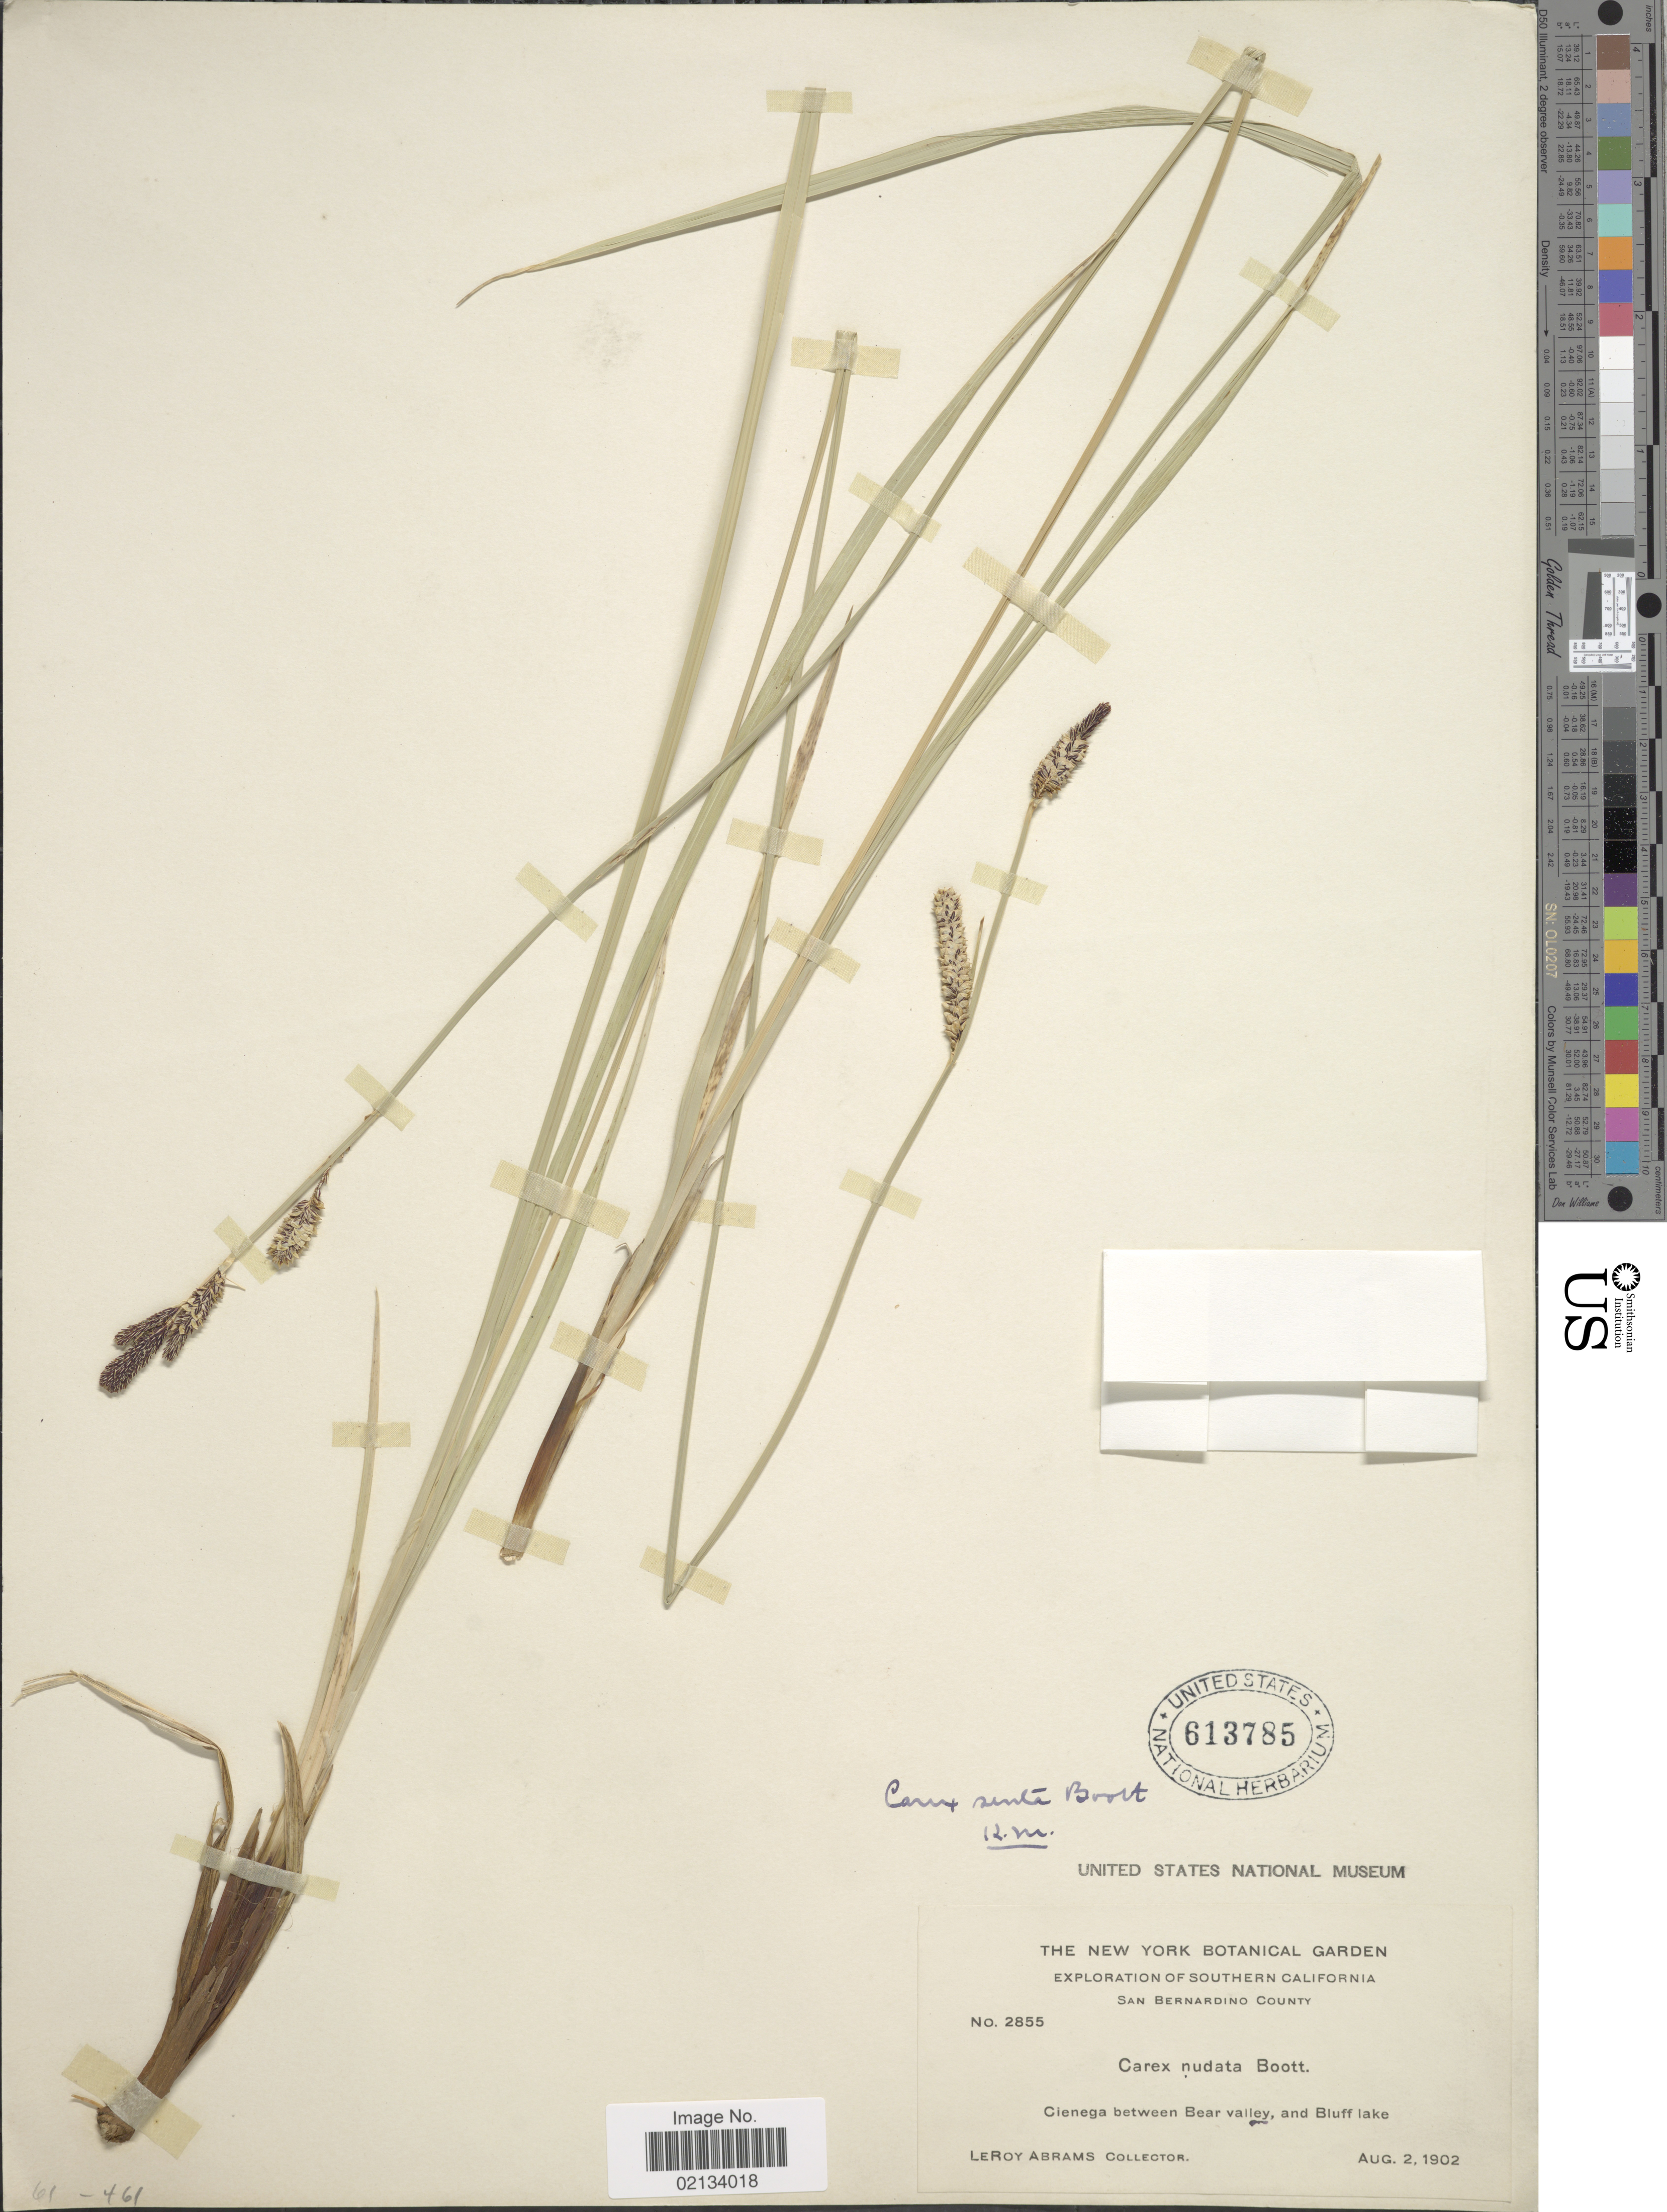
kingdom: Plantae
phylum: Tracheophyta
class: Liliopsida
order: Poales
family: Cyperaceae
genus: Carex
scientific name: Carex senta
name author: Boott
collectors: L. Abrams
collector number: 2855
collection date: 1902-08-02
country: United States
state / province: California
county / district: San Bernardino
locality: Southern California, San Bernardino County, Cienaga between Bear valley, and Bluff Lake.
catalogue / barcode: US 613785